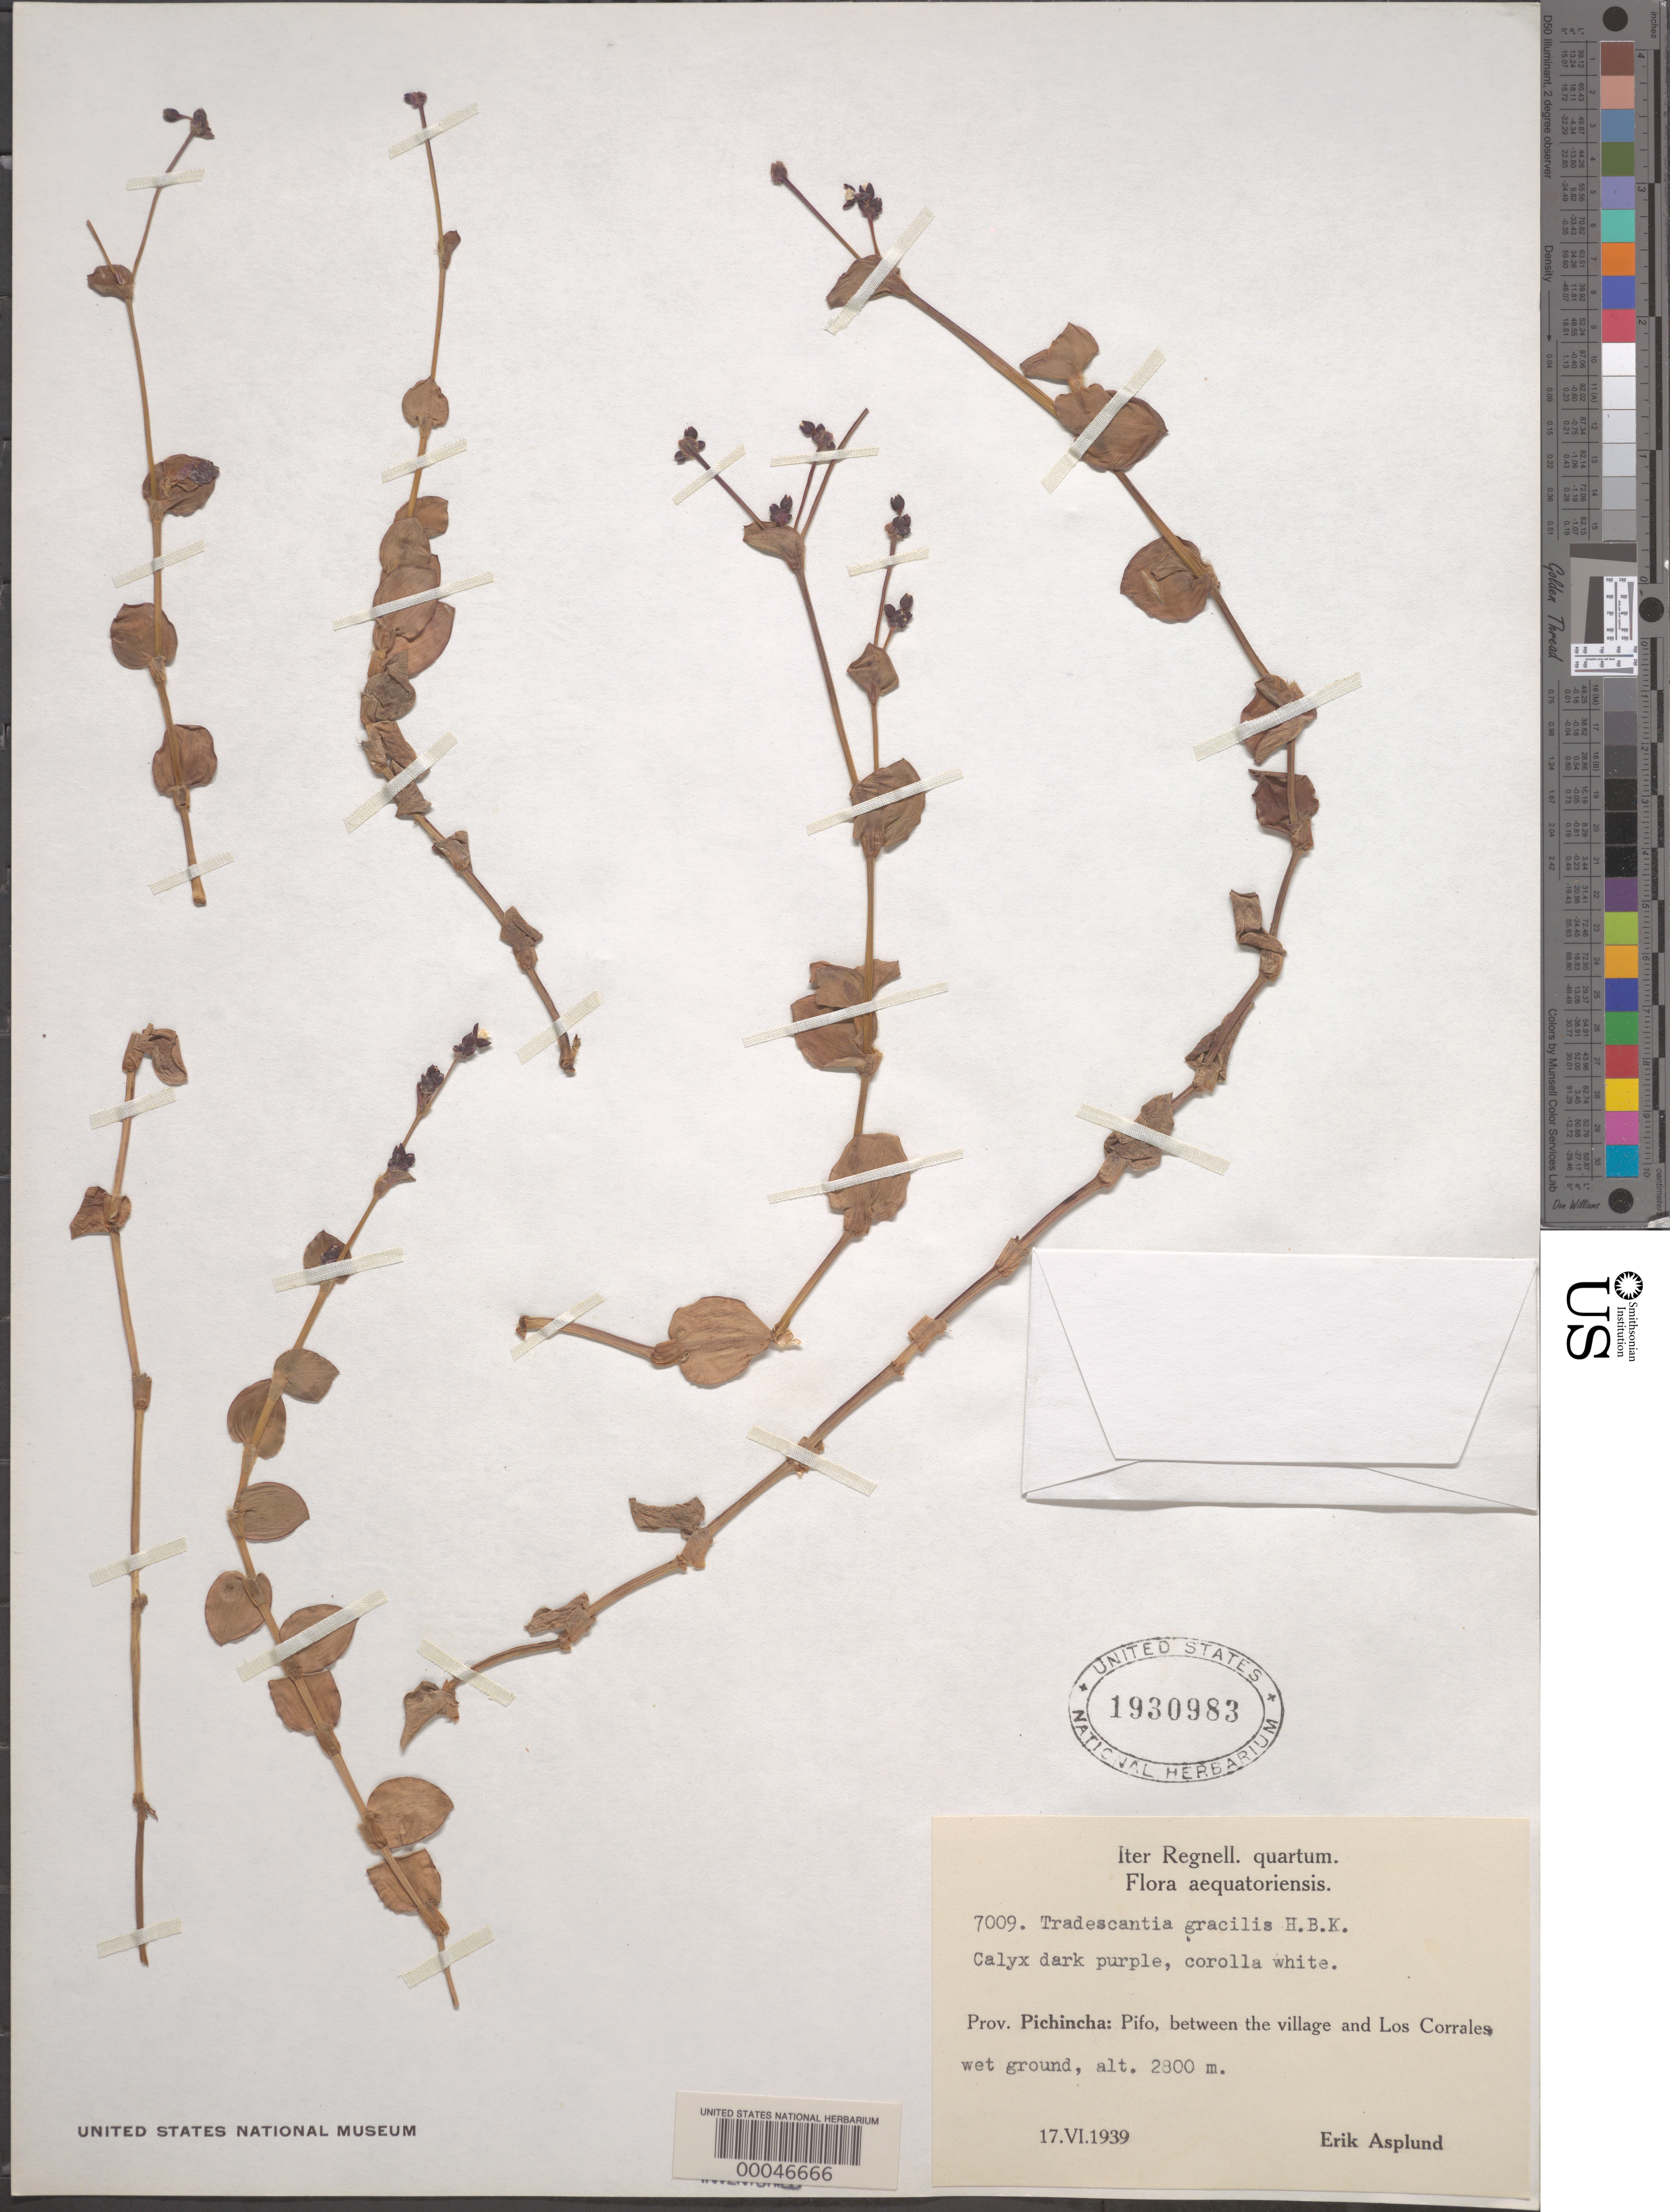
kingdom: Plantae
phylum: Tracheophyta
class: Liliopsida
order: Commelinales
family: Commelinaceae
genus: Callisia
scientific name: Callisia gracilis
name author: (Kunth) D.R. Hunt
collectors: E. Asplund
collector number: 7009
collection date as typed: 17 Jun 1939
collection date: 1939-06-17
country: Ecuador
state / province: Pichincha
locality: Pifo, between Village and los corrales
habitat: Wet ground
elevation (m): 2800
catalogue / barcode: US 1930983